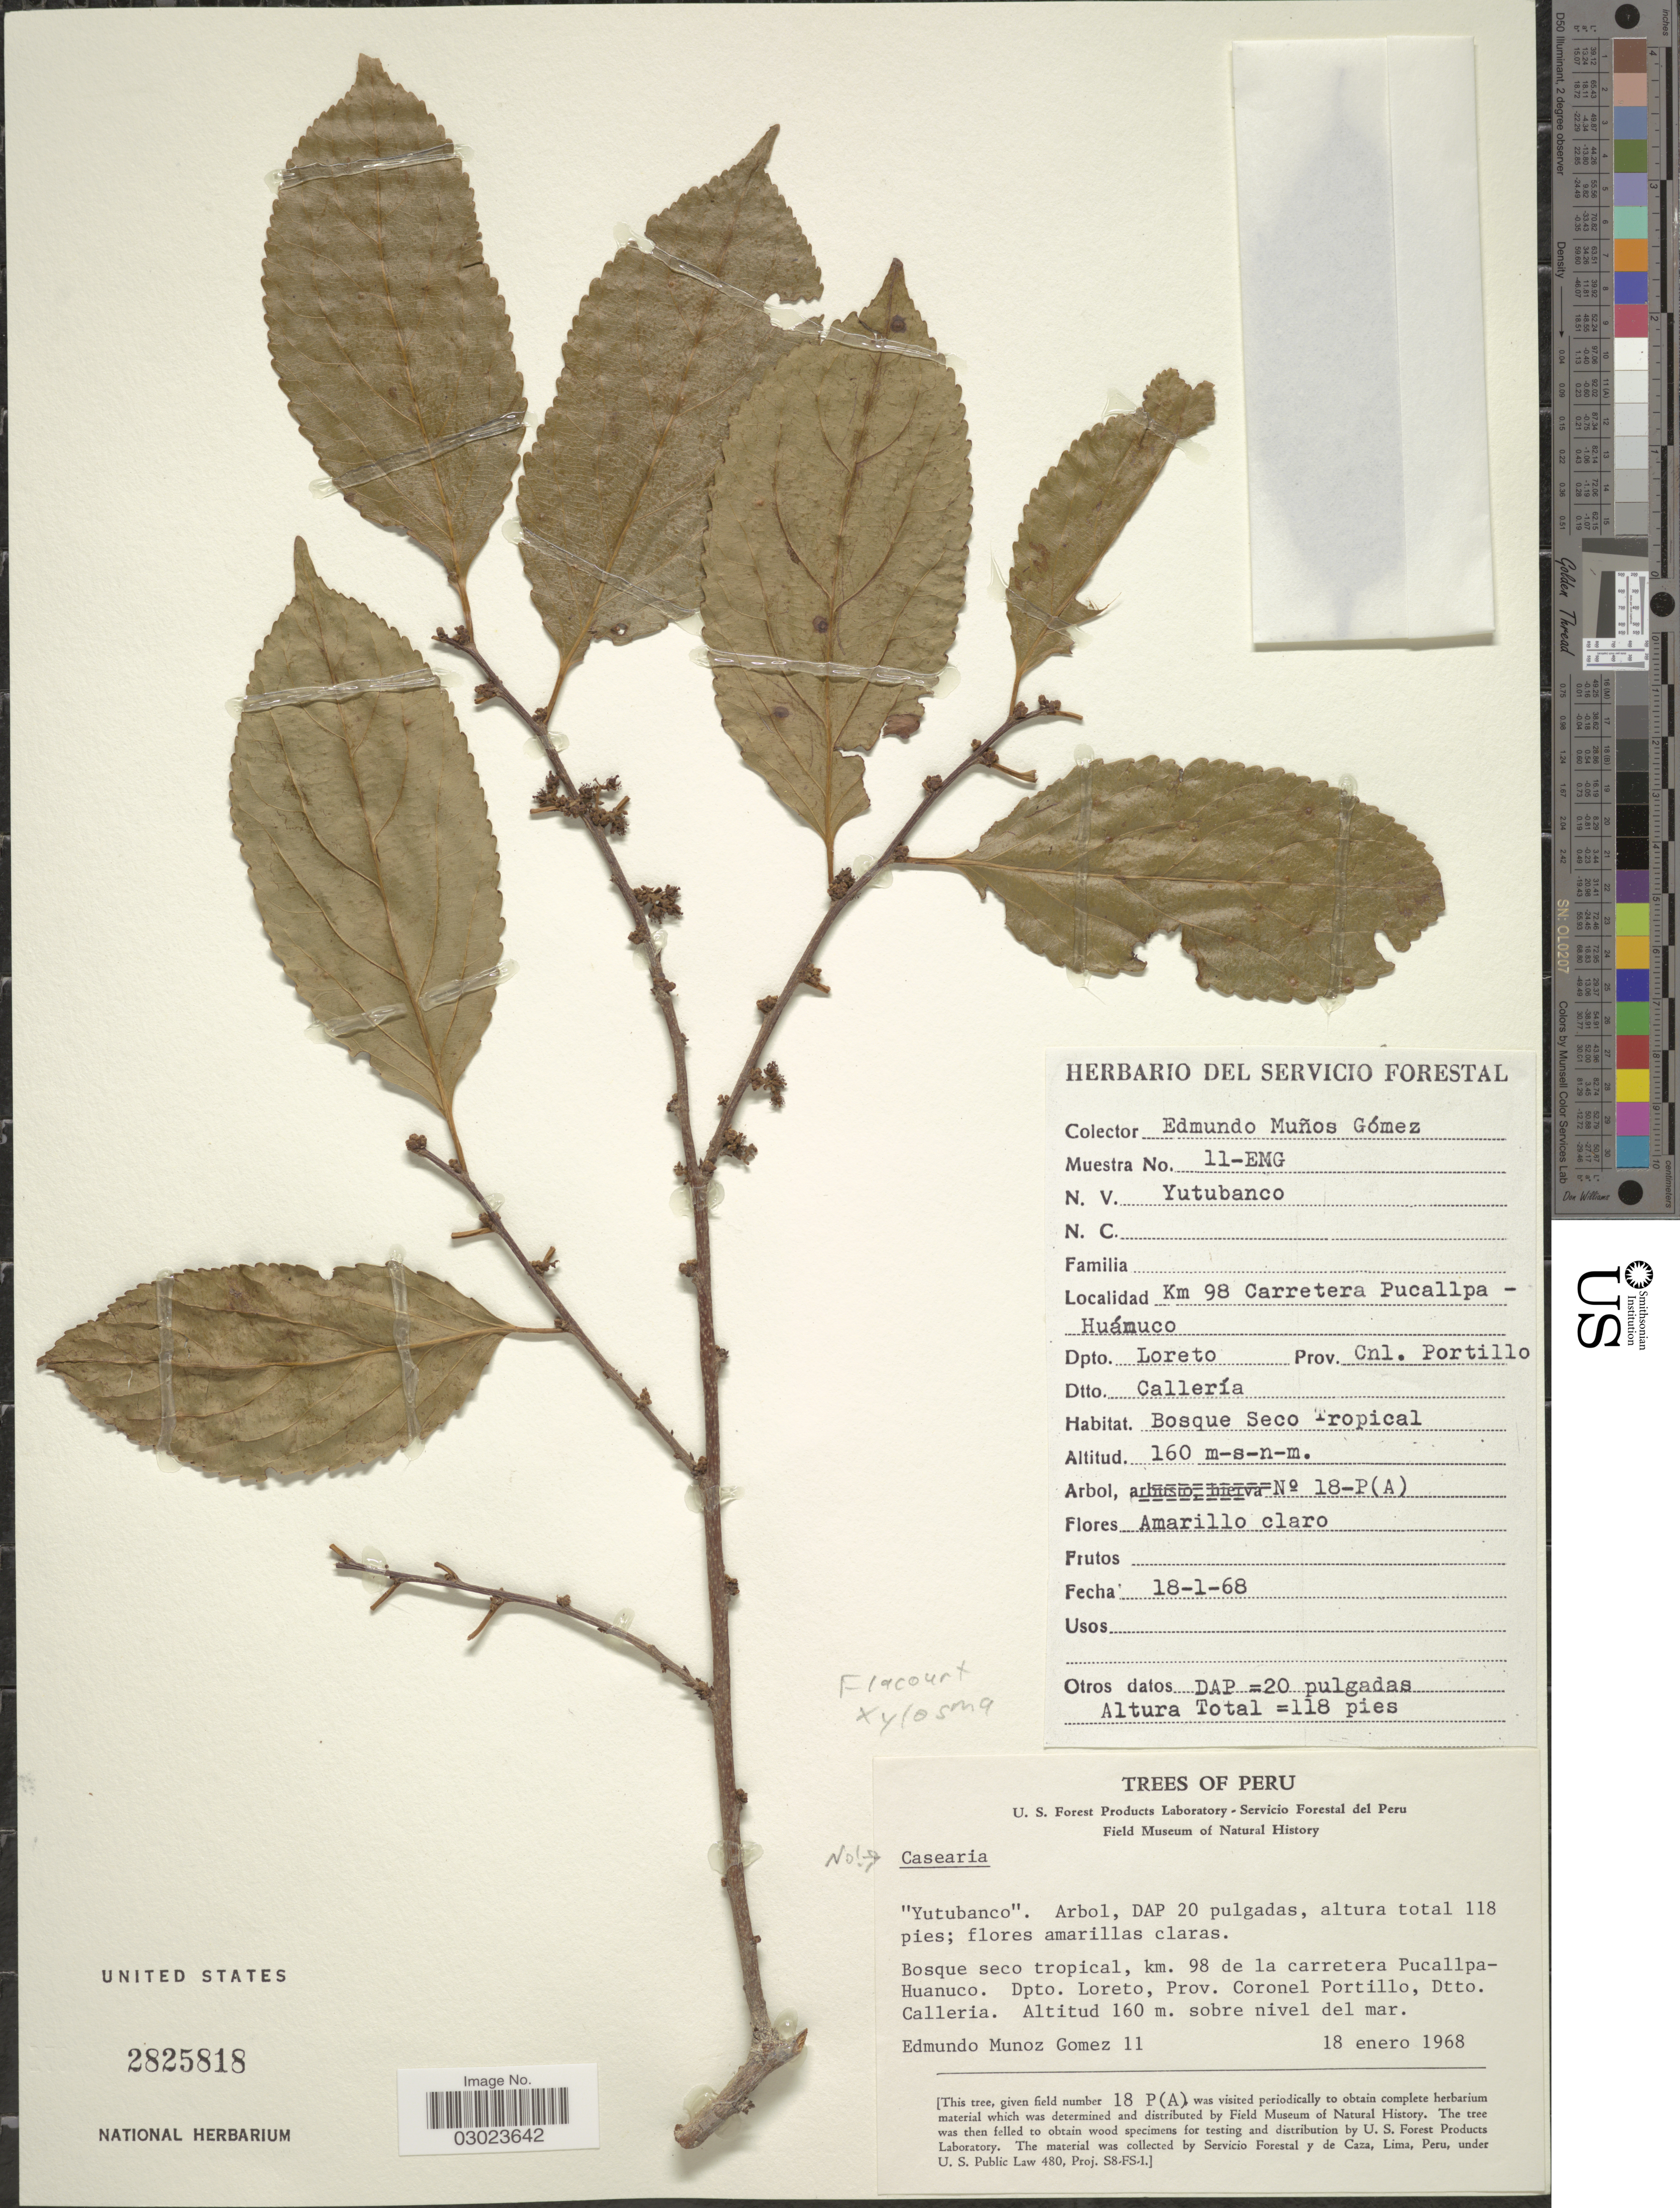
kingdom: Plantae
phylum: Tracheophyta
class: Magnoliopsida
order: Malpighiales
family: Salicaceae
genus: Xylosma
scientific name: Xylosma sp.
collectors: E. Munoz Gomez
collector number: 11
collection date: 1968-01-18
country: Peru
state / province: Loreto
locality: Km 98 Carretera Pucallpa - Huánuco, Dpto. Loreto, prov. Cnl. Portillo, Dtto. Callería, Prov. Coronel Portillo, Dtto. Calleria.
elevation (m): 160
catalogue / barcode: US 2825818